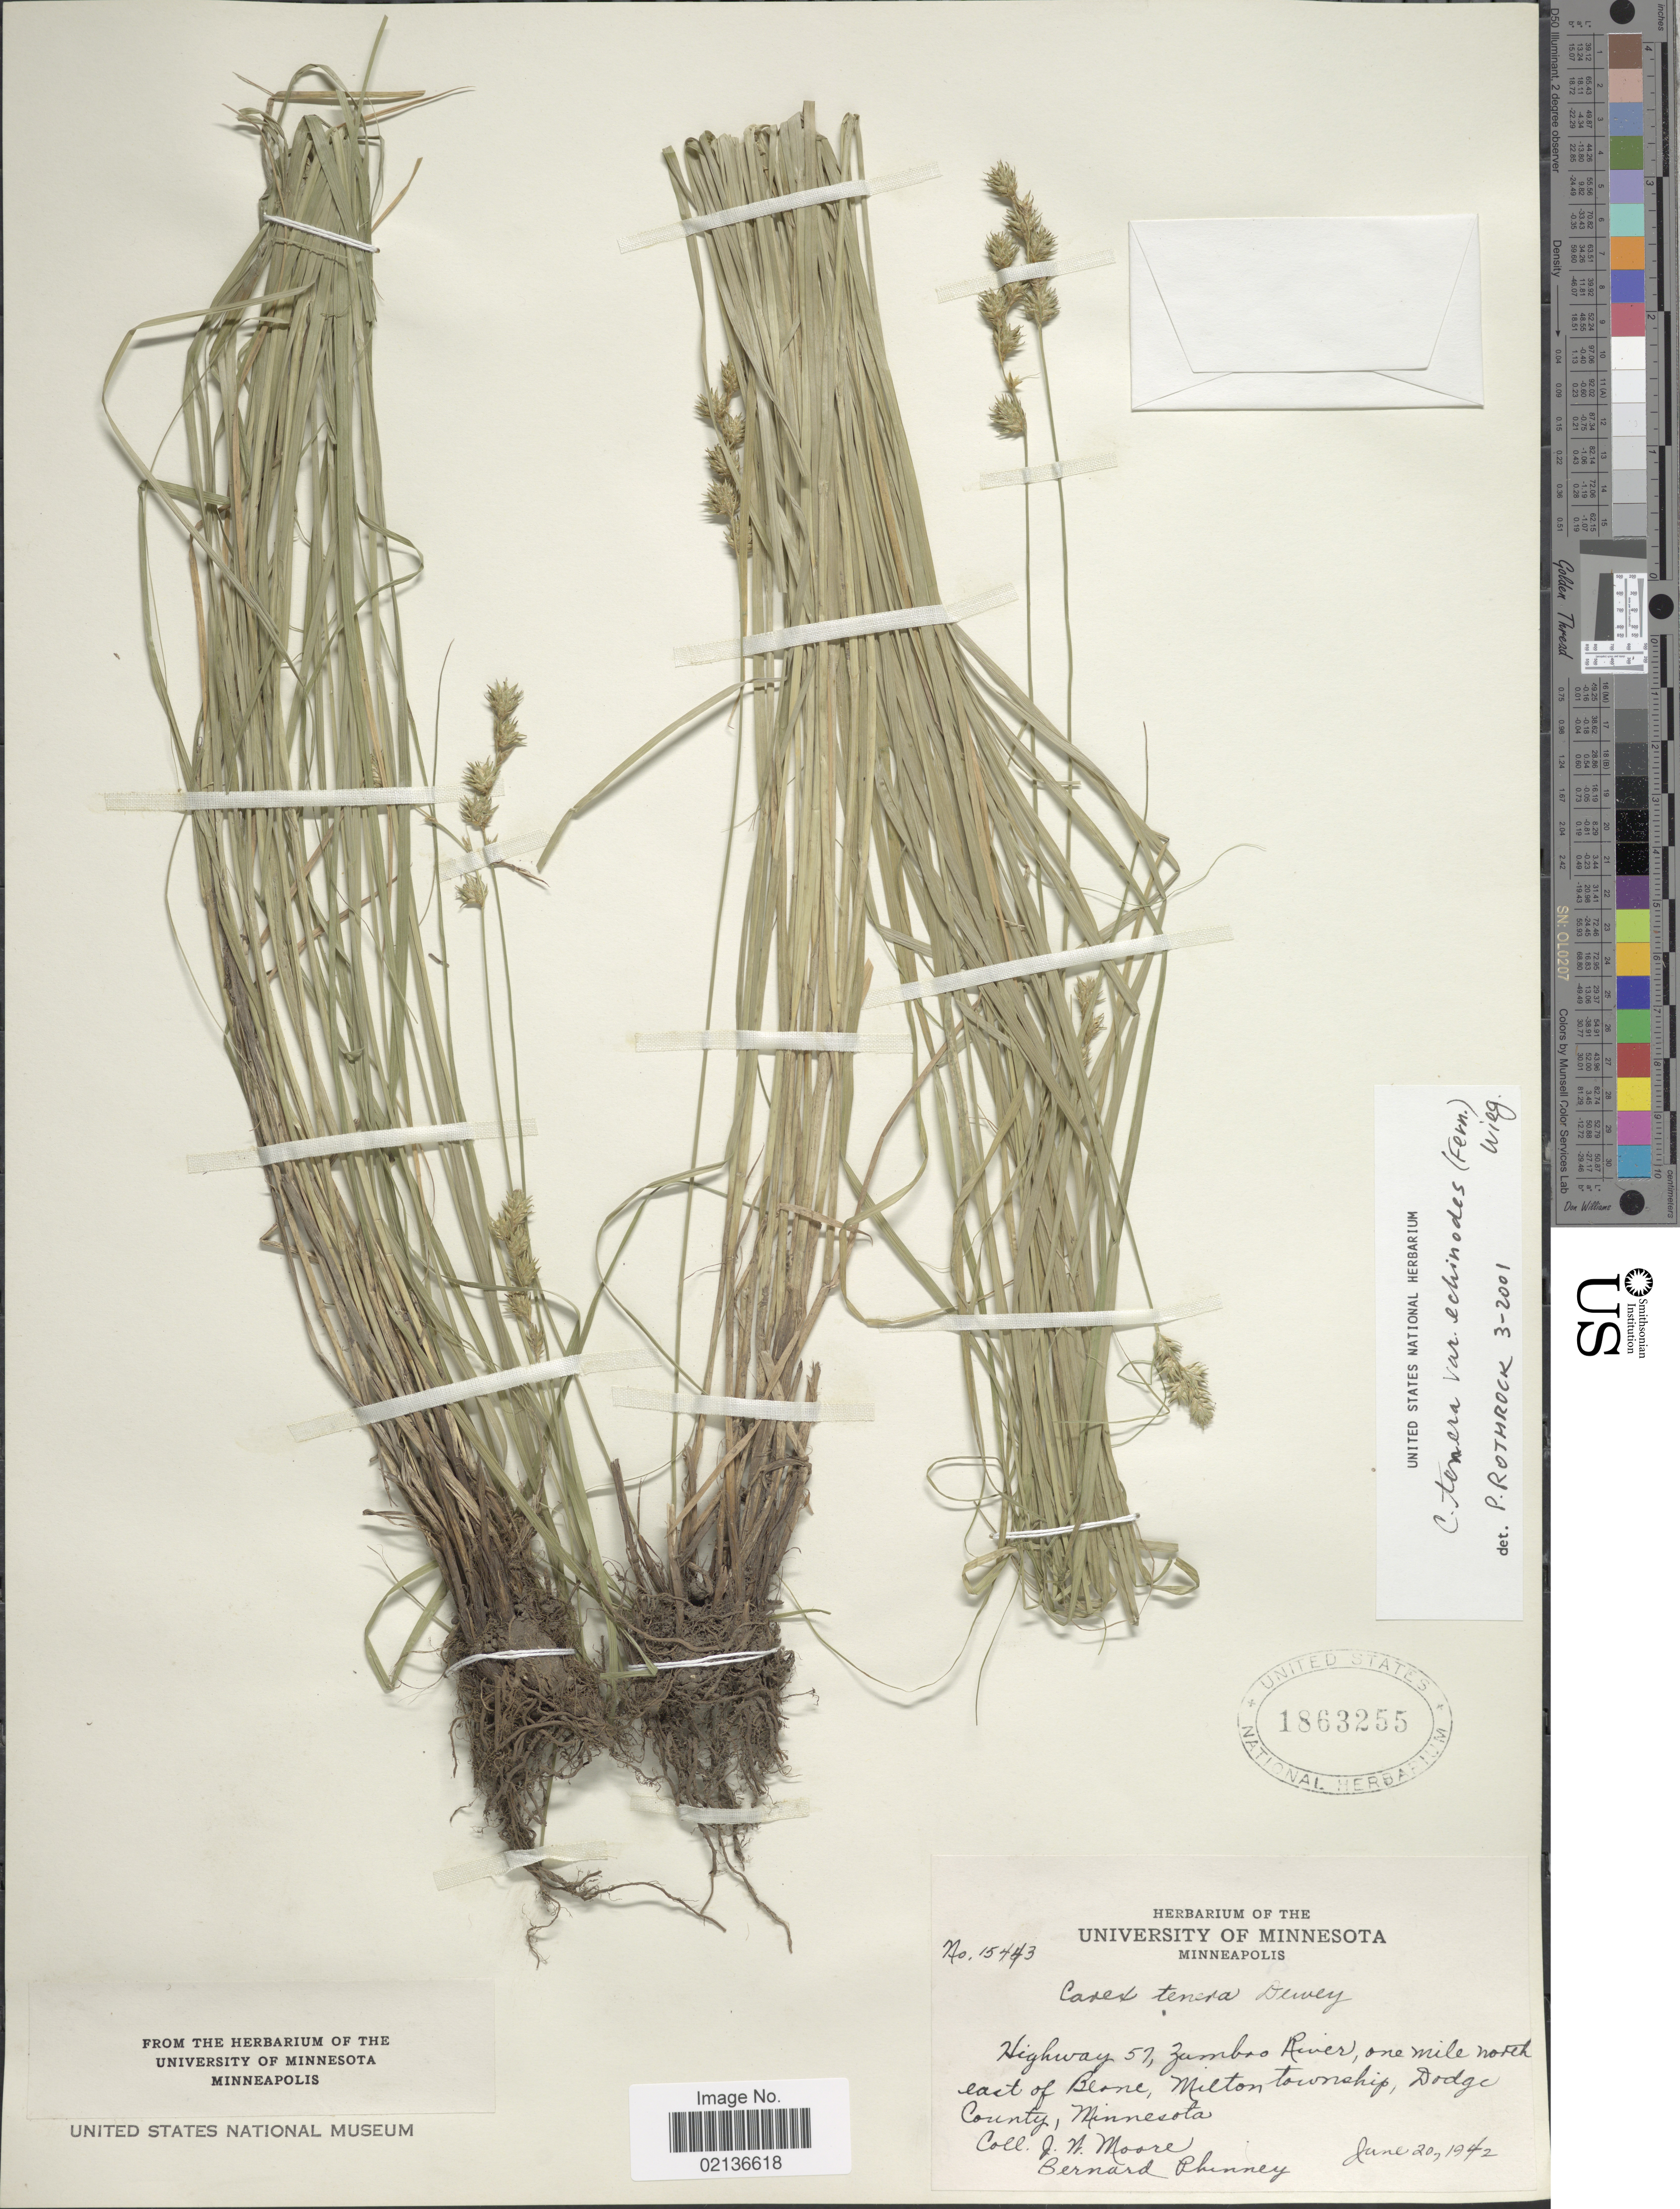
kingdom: Plantae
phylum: Tracheophyta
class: Liliopsida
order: Poales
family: Cyperaceae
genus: Carex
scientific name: Carex echinodes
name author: (Fernald) P. Rothr. et al.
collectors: J. Moore & B. Phinney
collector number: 15443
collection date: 1942-06-20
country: United States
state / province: Minnesota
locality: Highway 57, Zumbro River, one mile north east of Blone, Milton township, Dodge County, Minnesota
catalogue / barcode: US 1863255